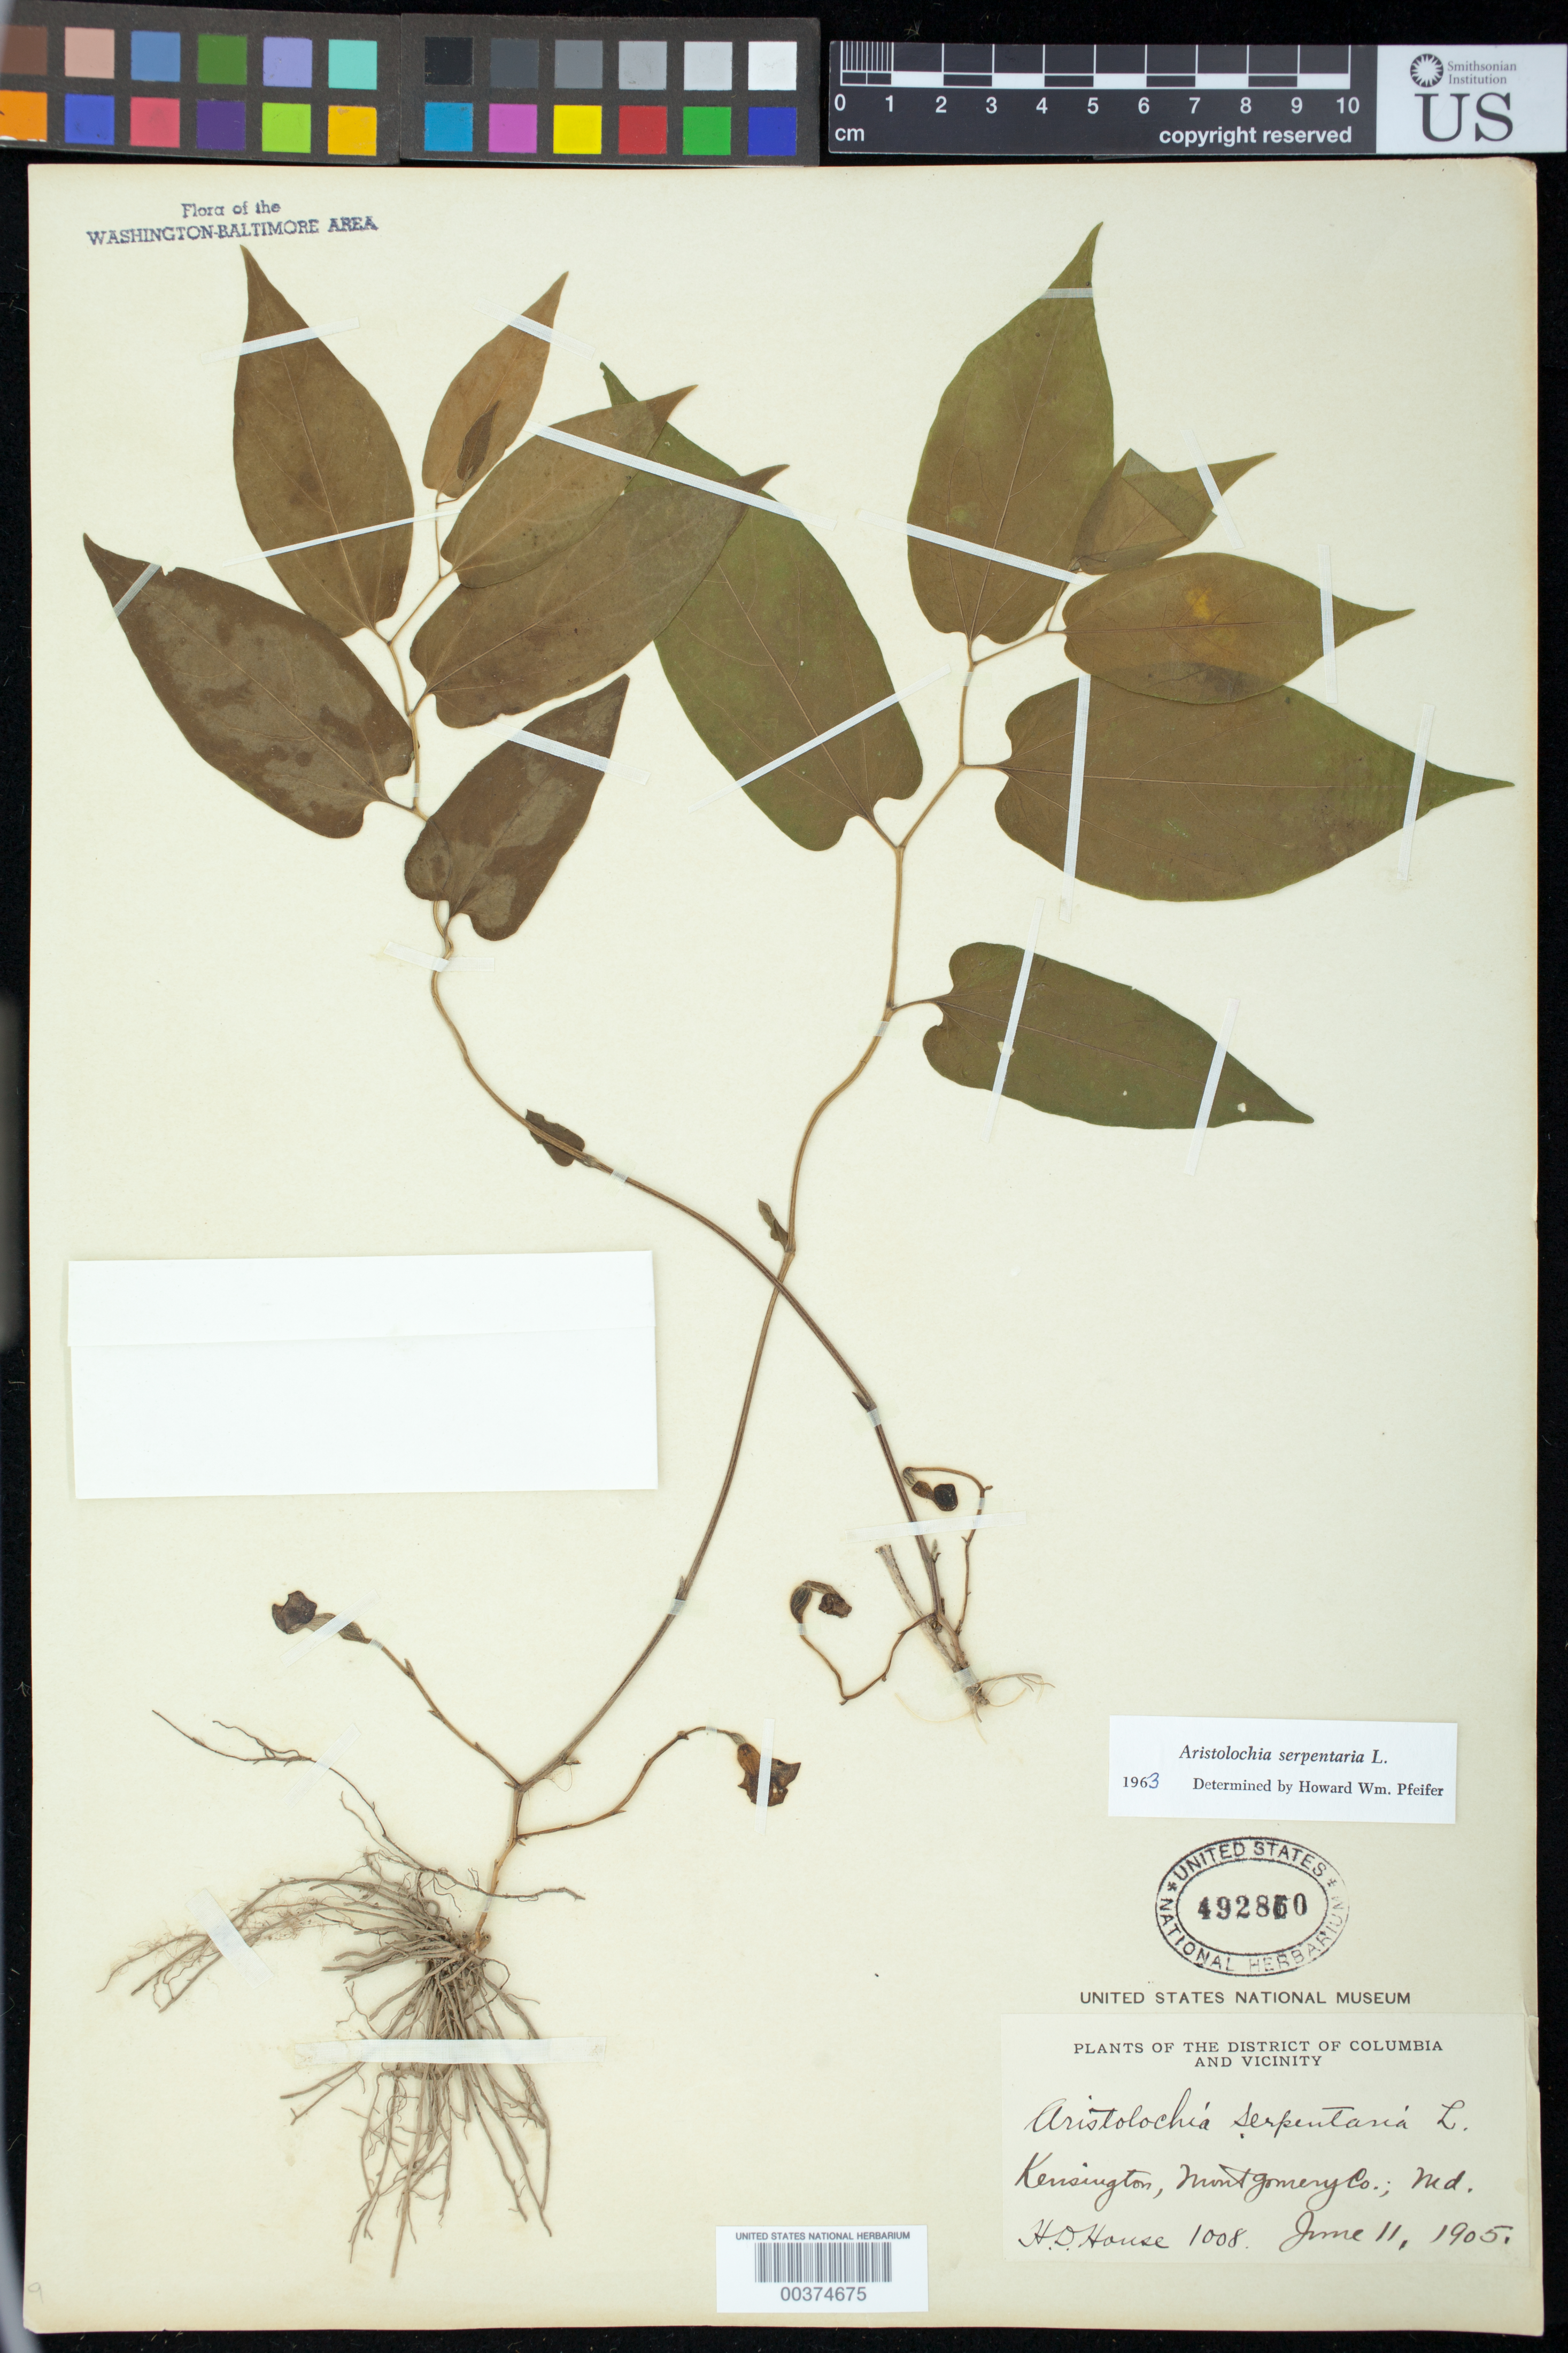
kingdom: Plantae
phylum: Tracheophyta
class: Magnoliopsida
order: Piperales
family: Aristolochiaceae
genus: Aristolochia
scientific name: Aristolochia serpentaria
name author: L.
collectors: H. D. House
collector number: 1008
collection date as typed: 11 Jun 1905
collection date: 1905-06-11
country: United States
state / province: Maryland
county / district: Montgomery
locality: Kensington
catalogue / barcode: US 492860